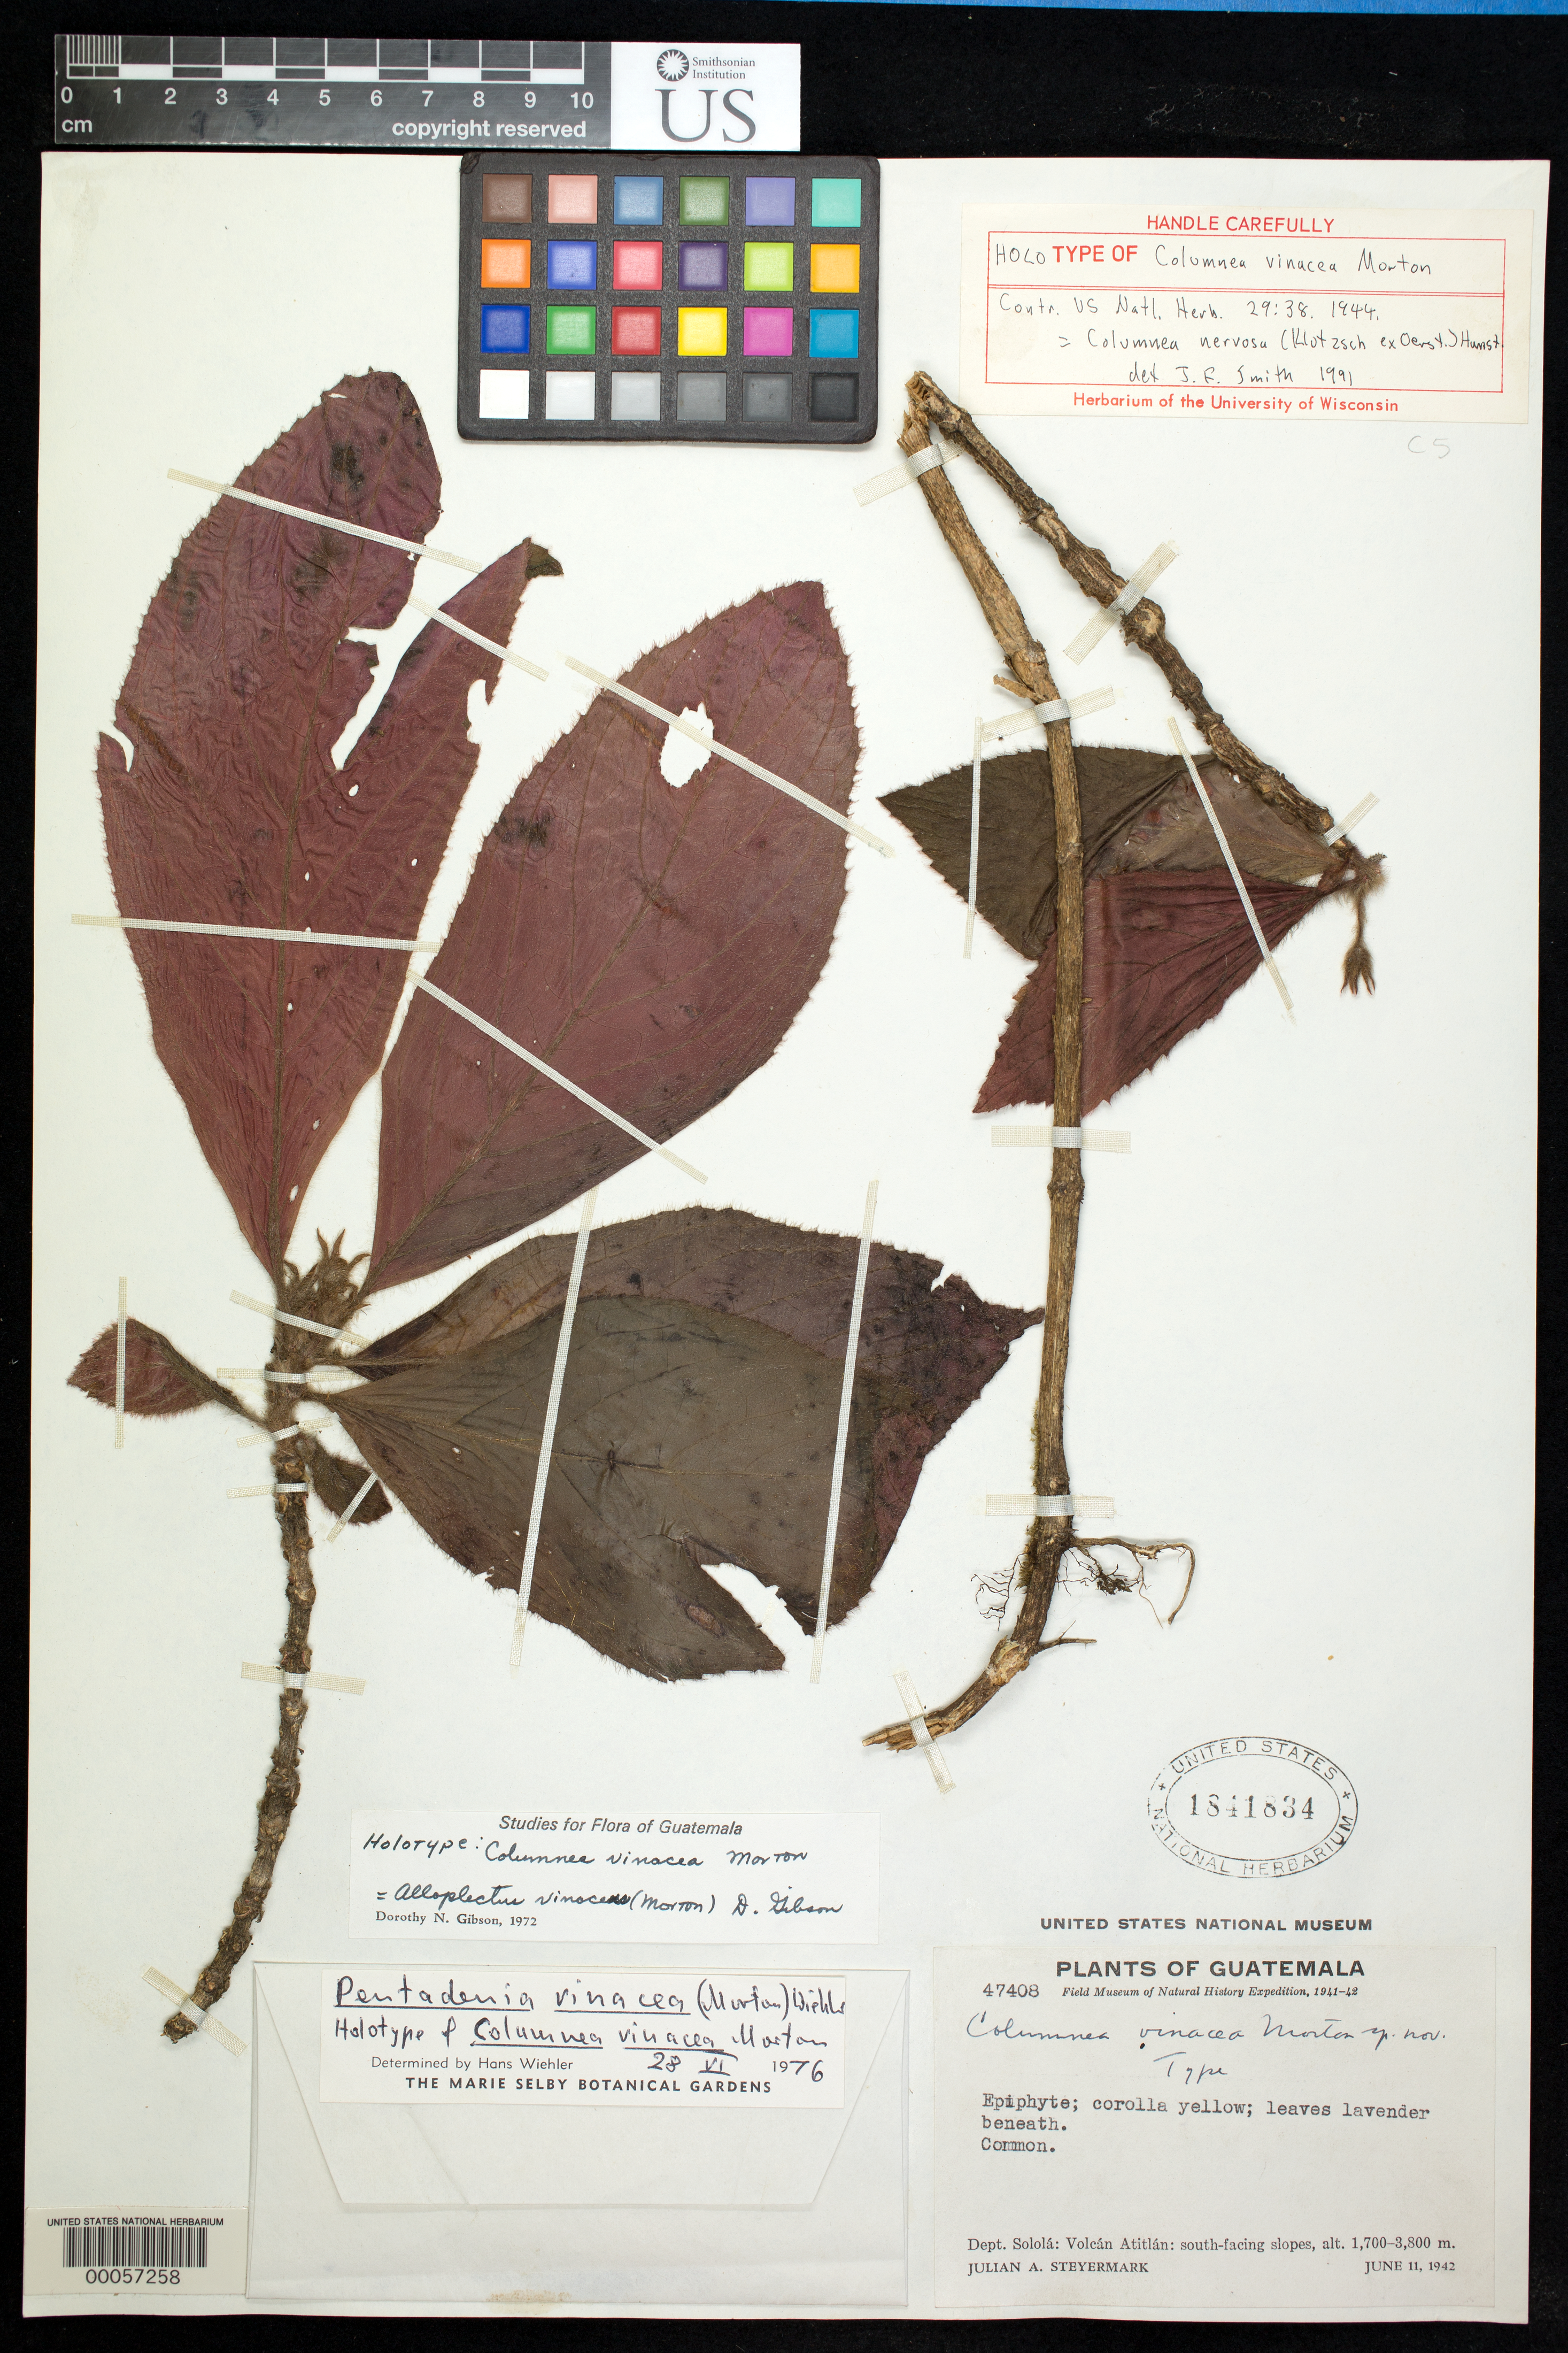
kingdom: Plantae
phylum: Tracheophyta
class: Magnoliopsida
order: Lamiales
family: Gesneriaceae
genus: Columnea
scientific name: Columnea vinacea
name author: C.V. Morton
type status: Holotype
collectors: J. Steyermark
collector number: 47408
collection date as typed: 11 Jun 1942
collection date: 1942-06-11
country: Guatemala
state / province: Sololá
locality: Volcan Atitlan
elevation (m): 1700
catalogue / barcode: US 1841834